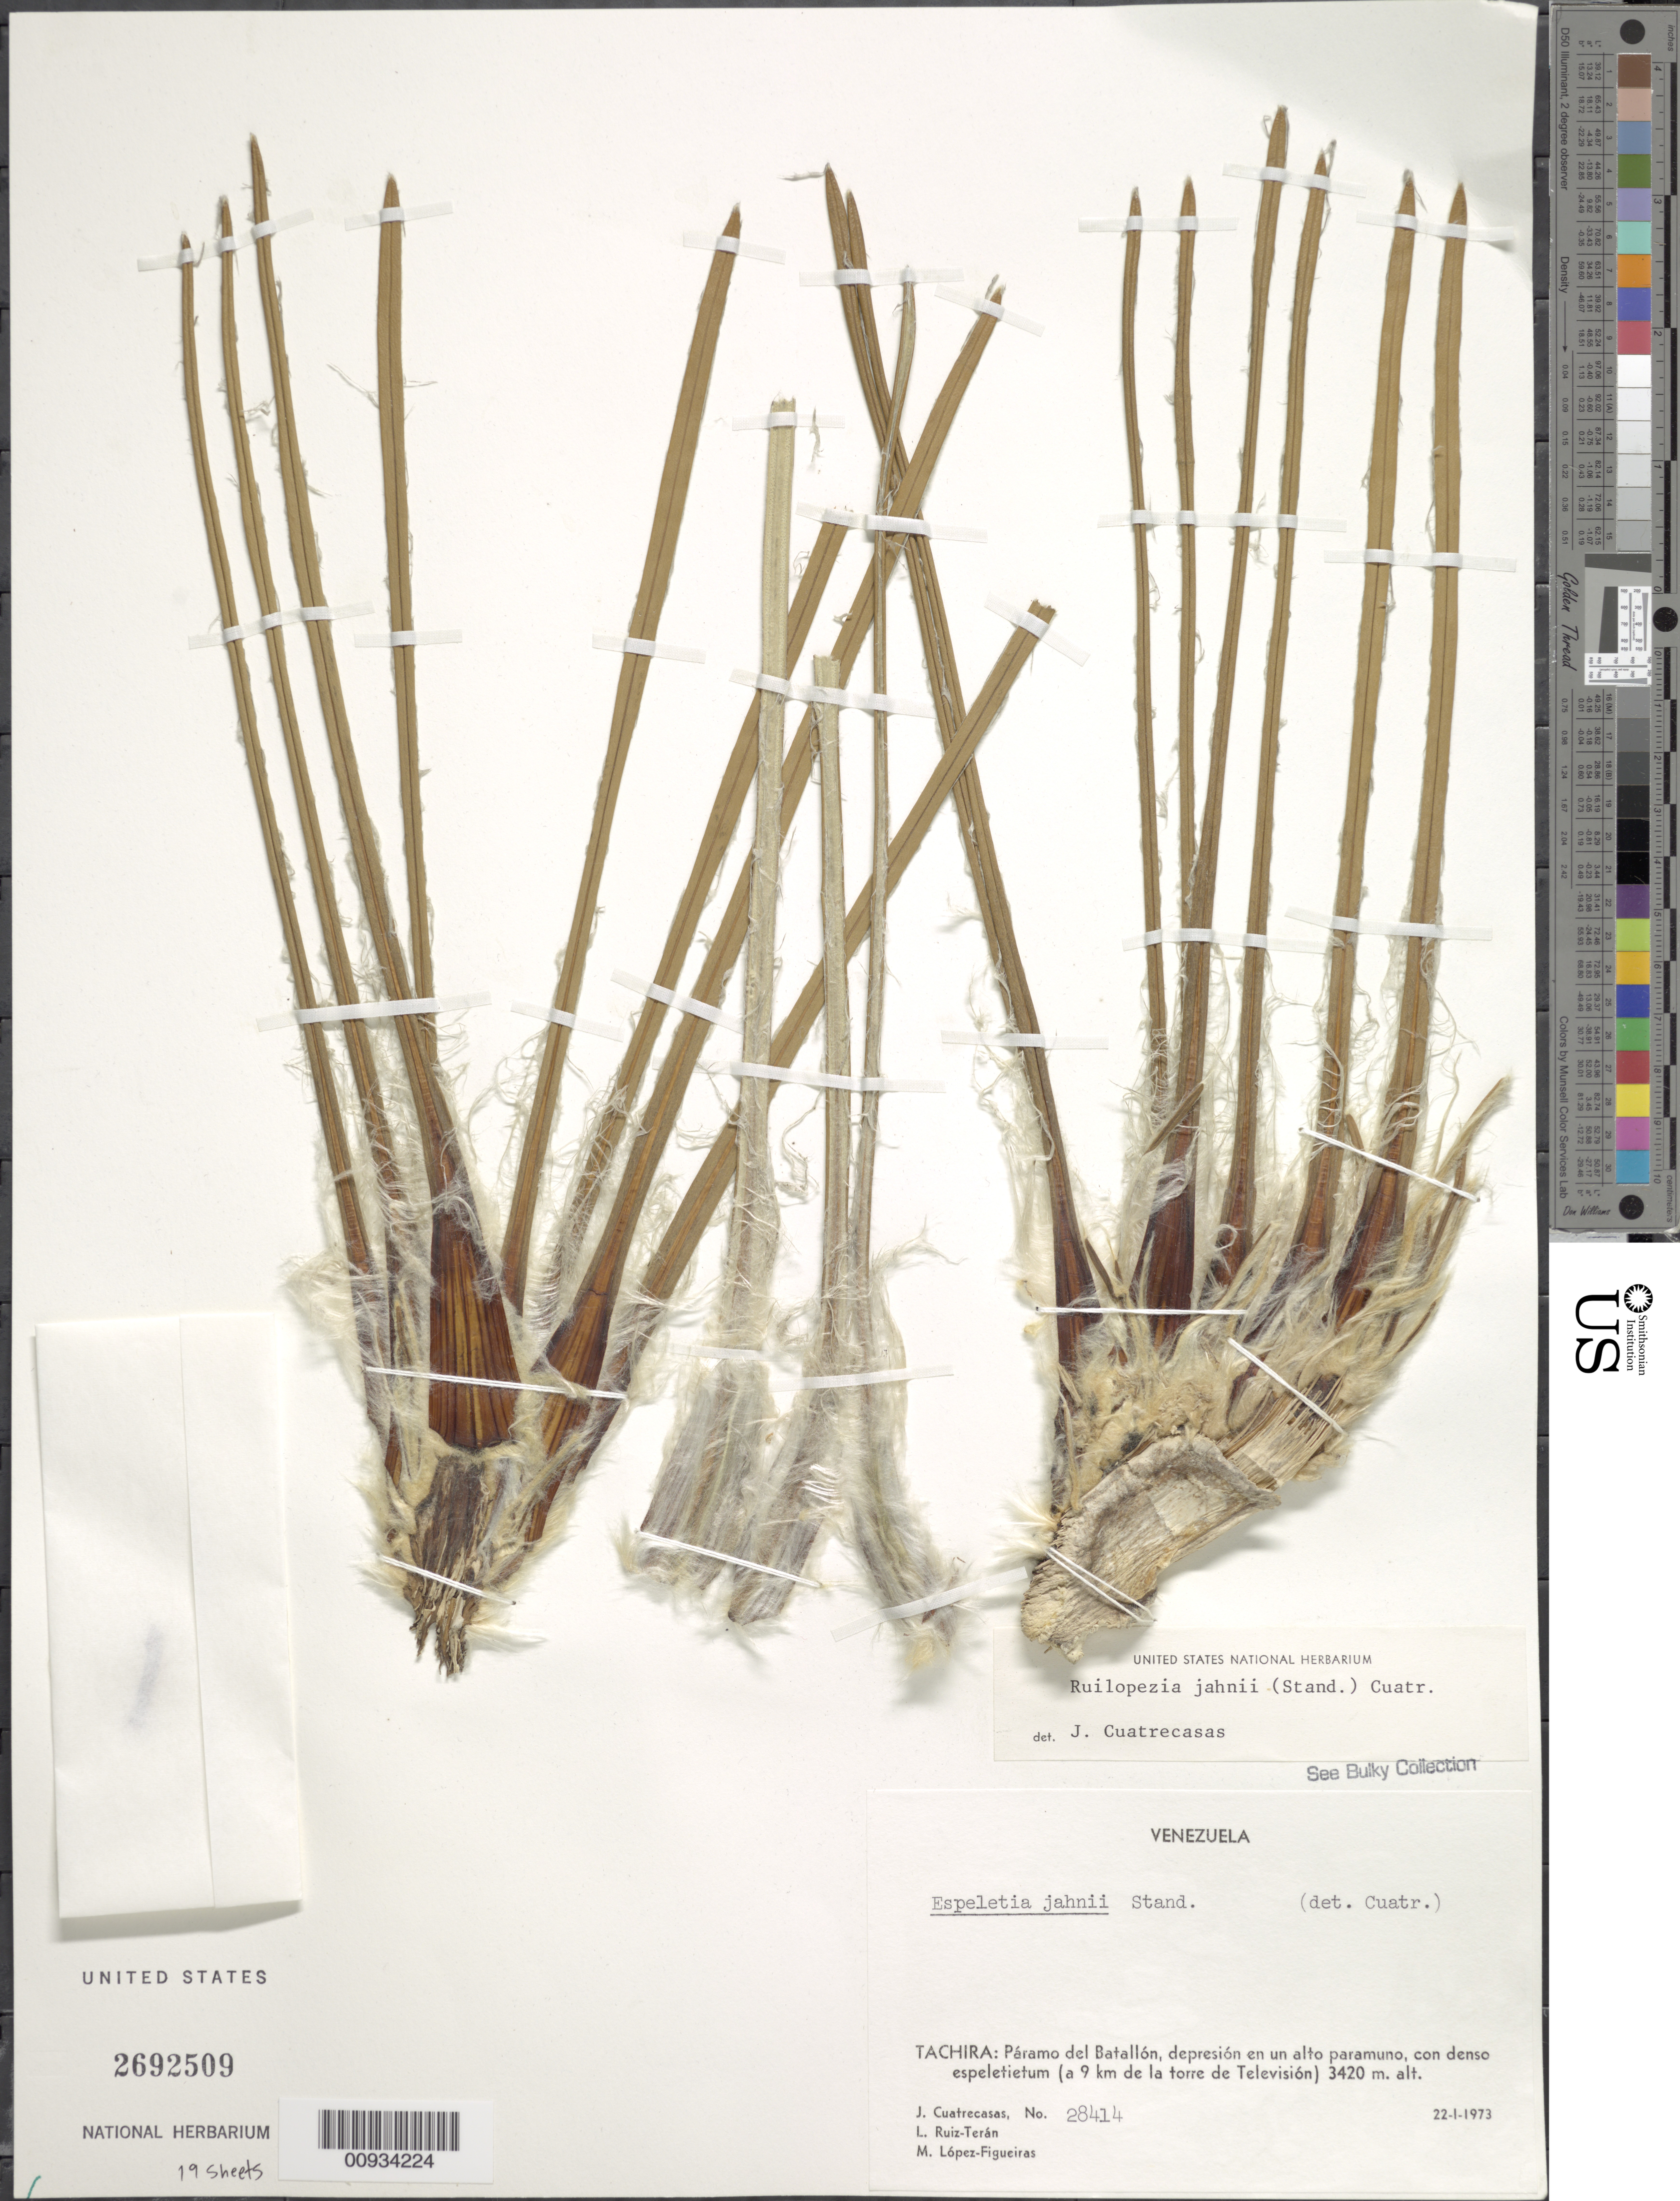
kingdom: Plantae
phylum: Tracheophyta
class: Magnoliopsida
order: Asterales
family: Asteraceae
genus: Ruilopezia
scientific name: Ruilopezia jahnii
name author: (Standl.) Cuatrec.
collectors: J. Cuatrecasas, L. E. Ruíz-Terán & M. López Figueiras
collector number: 28414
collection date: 1973-01-22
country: Venezuela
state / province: Tachira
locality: Paramo del Batallon, depresion en un alto paramuni (a 9 km de la torre de Television)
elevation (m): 3420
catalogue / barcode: US 2692509